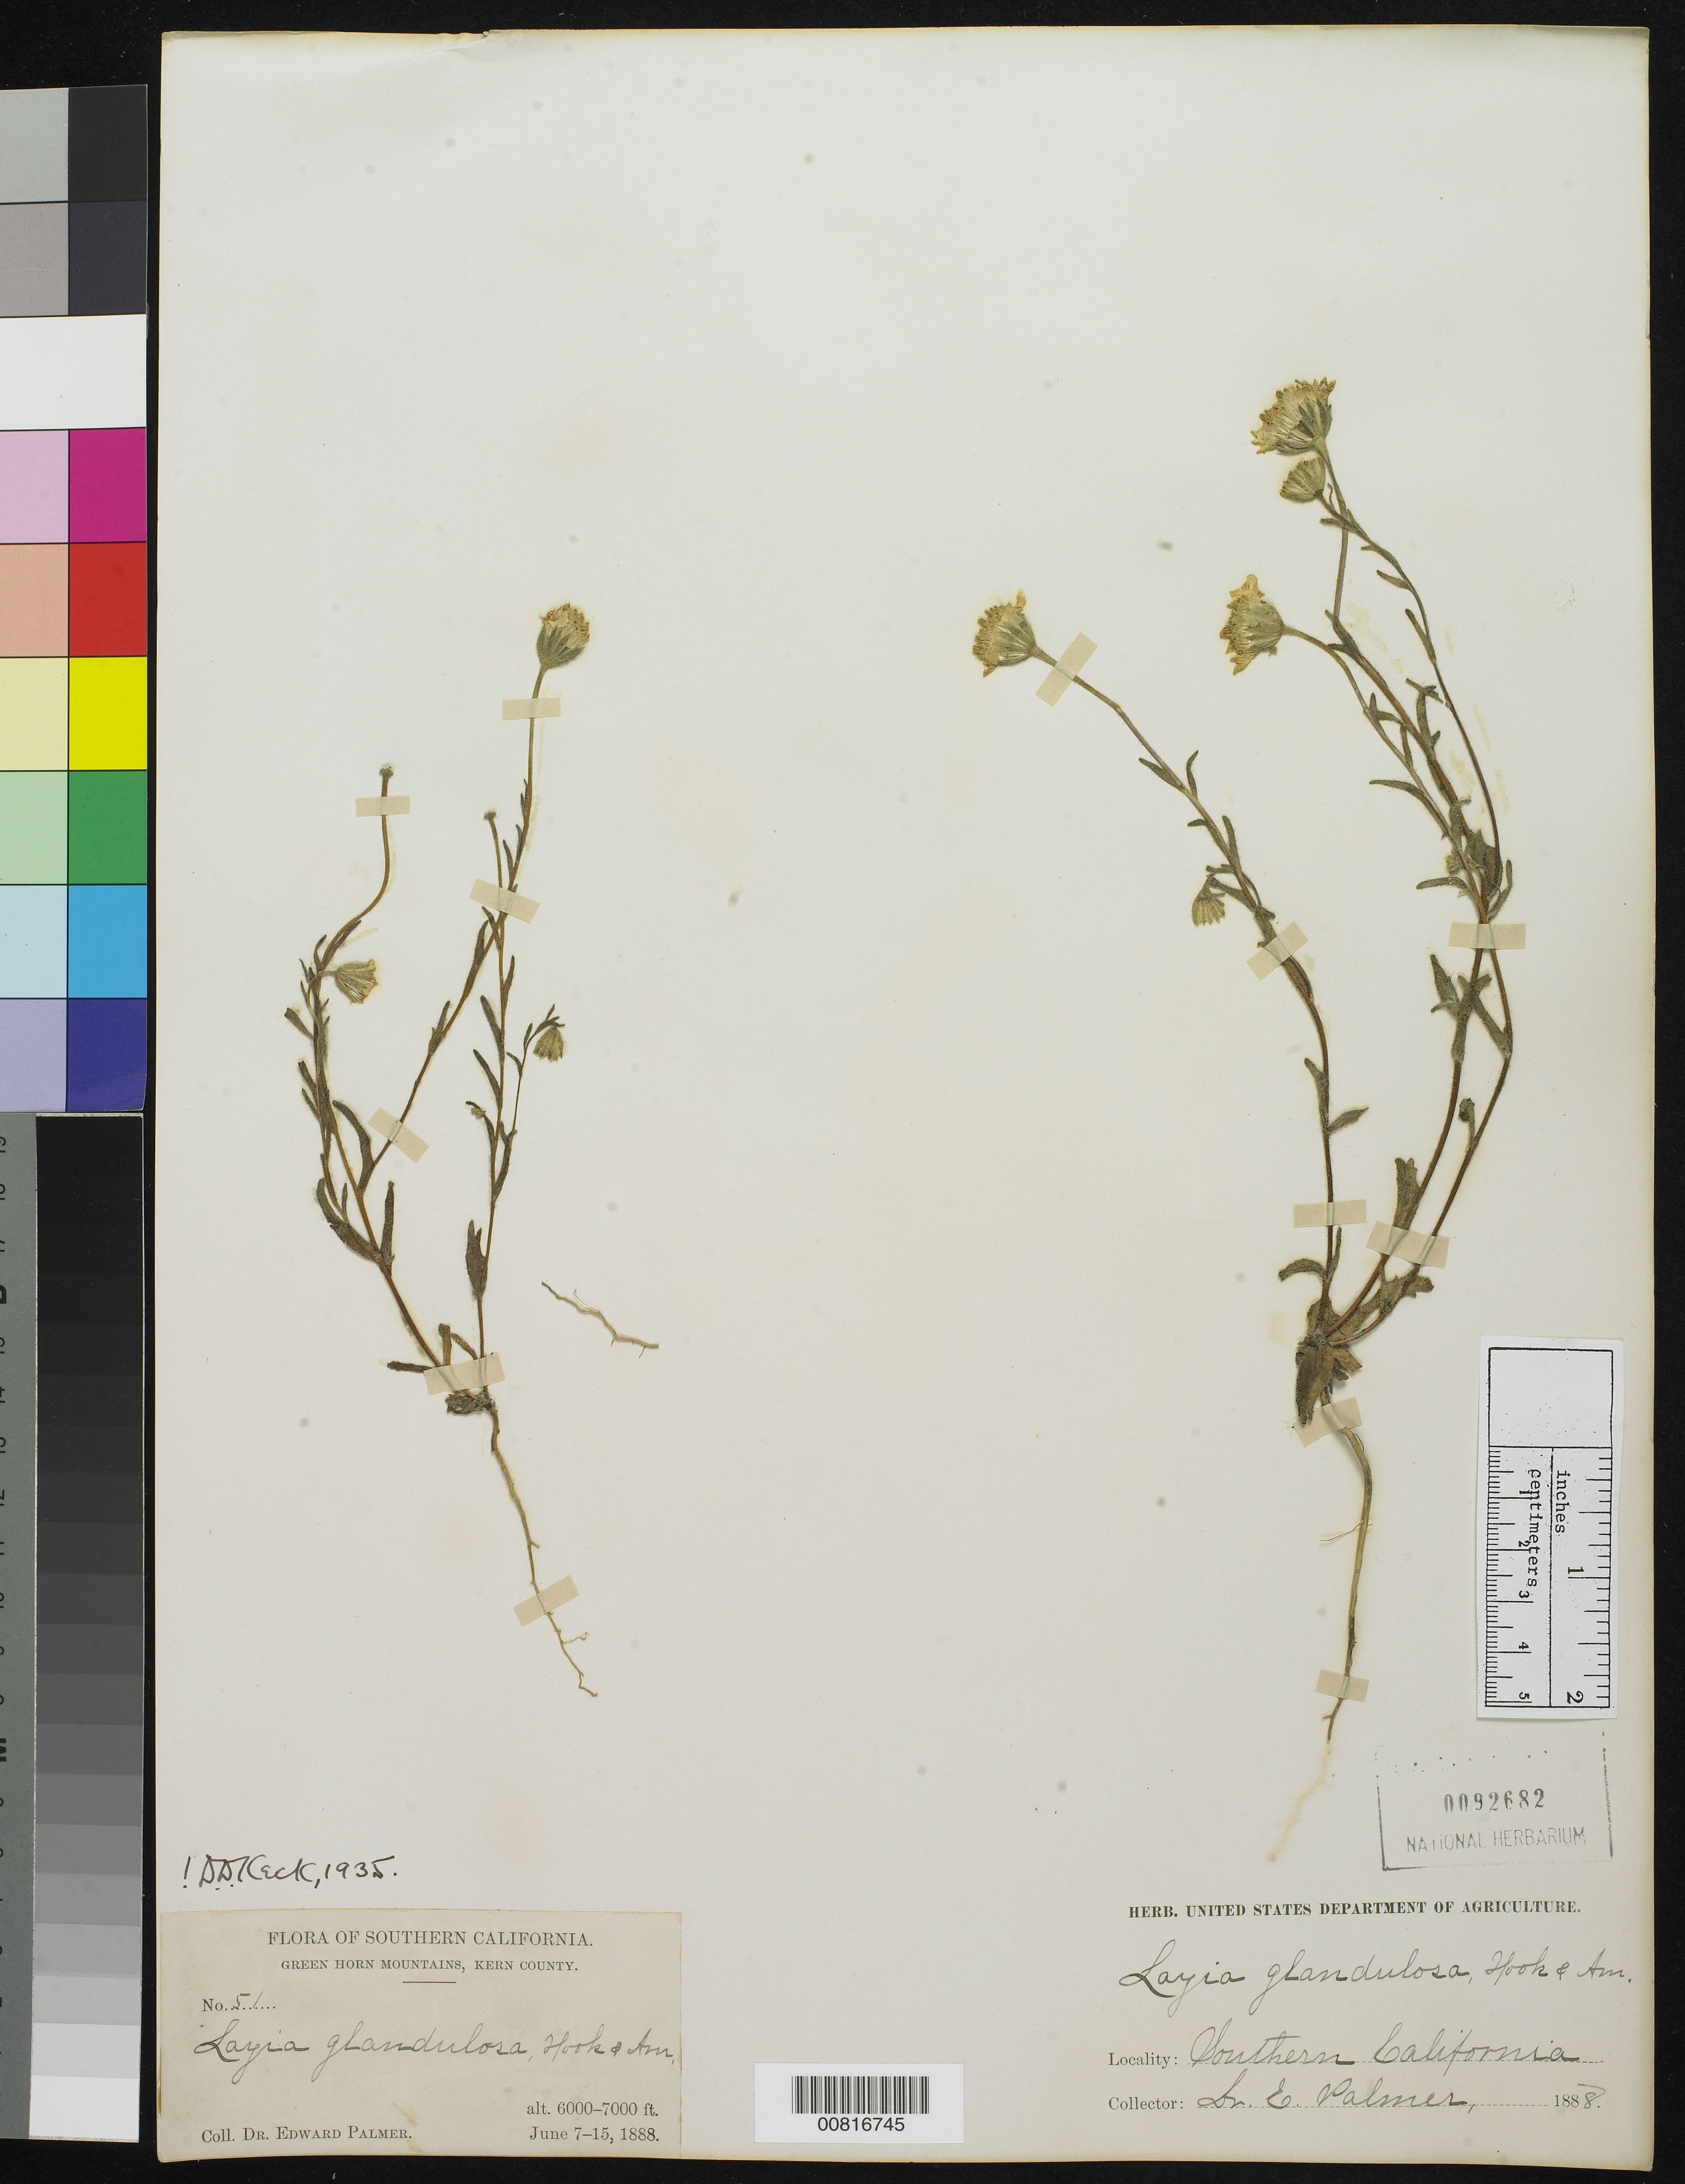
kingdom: Plantae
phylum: Tracheophyta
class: Magnoliopsida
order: Asterales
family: Asteraceae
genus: Layia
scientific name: Layia glandulosa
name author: Hook. & Arn.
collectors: E. Palmer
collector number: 51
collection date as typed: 07 Jun 1888 to 15 Jun 1888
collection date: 1888-06-07/1888-06-15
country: United States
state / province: California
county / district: Kern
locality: Green Horn Mountains, Kern County, California.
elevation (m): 1829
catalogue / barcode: US 92682